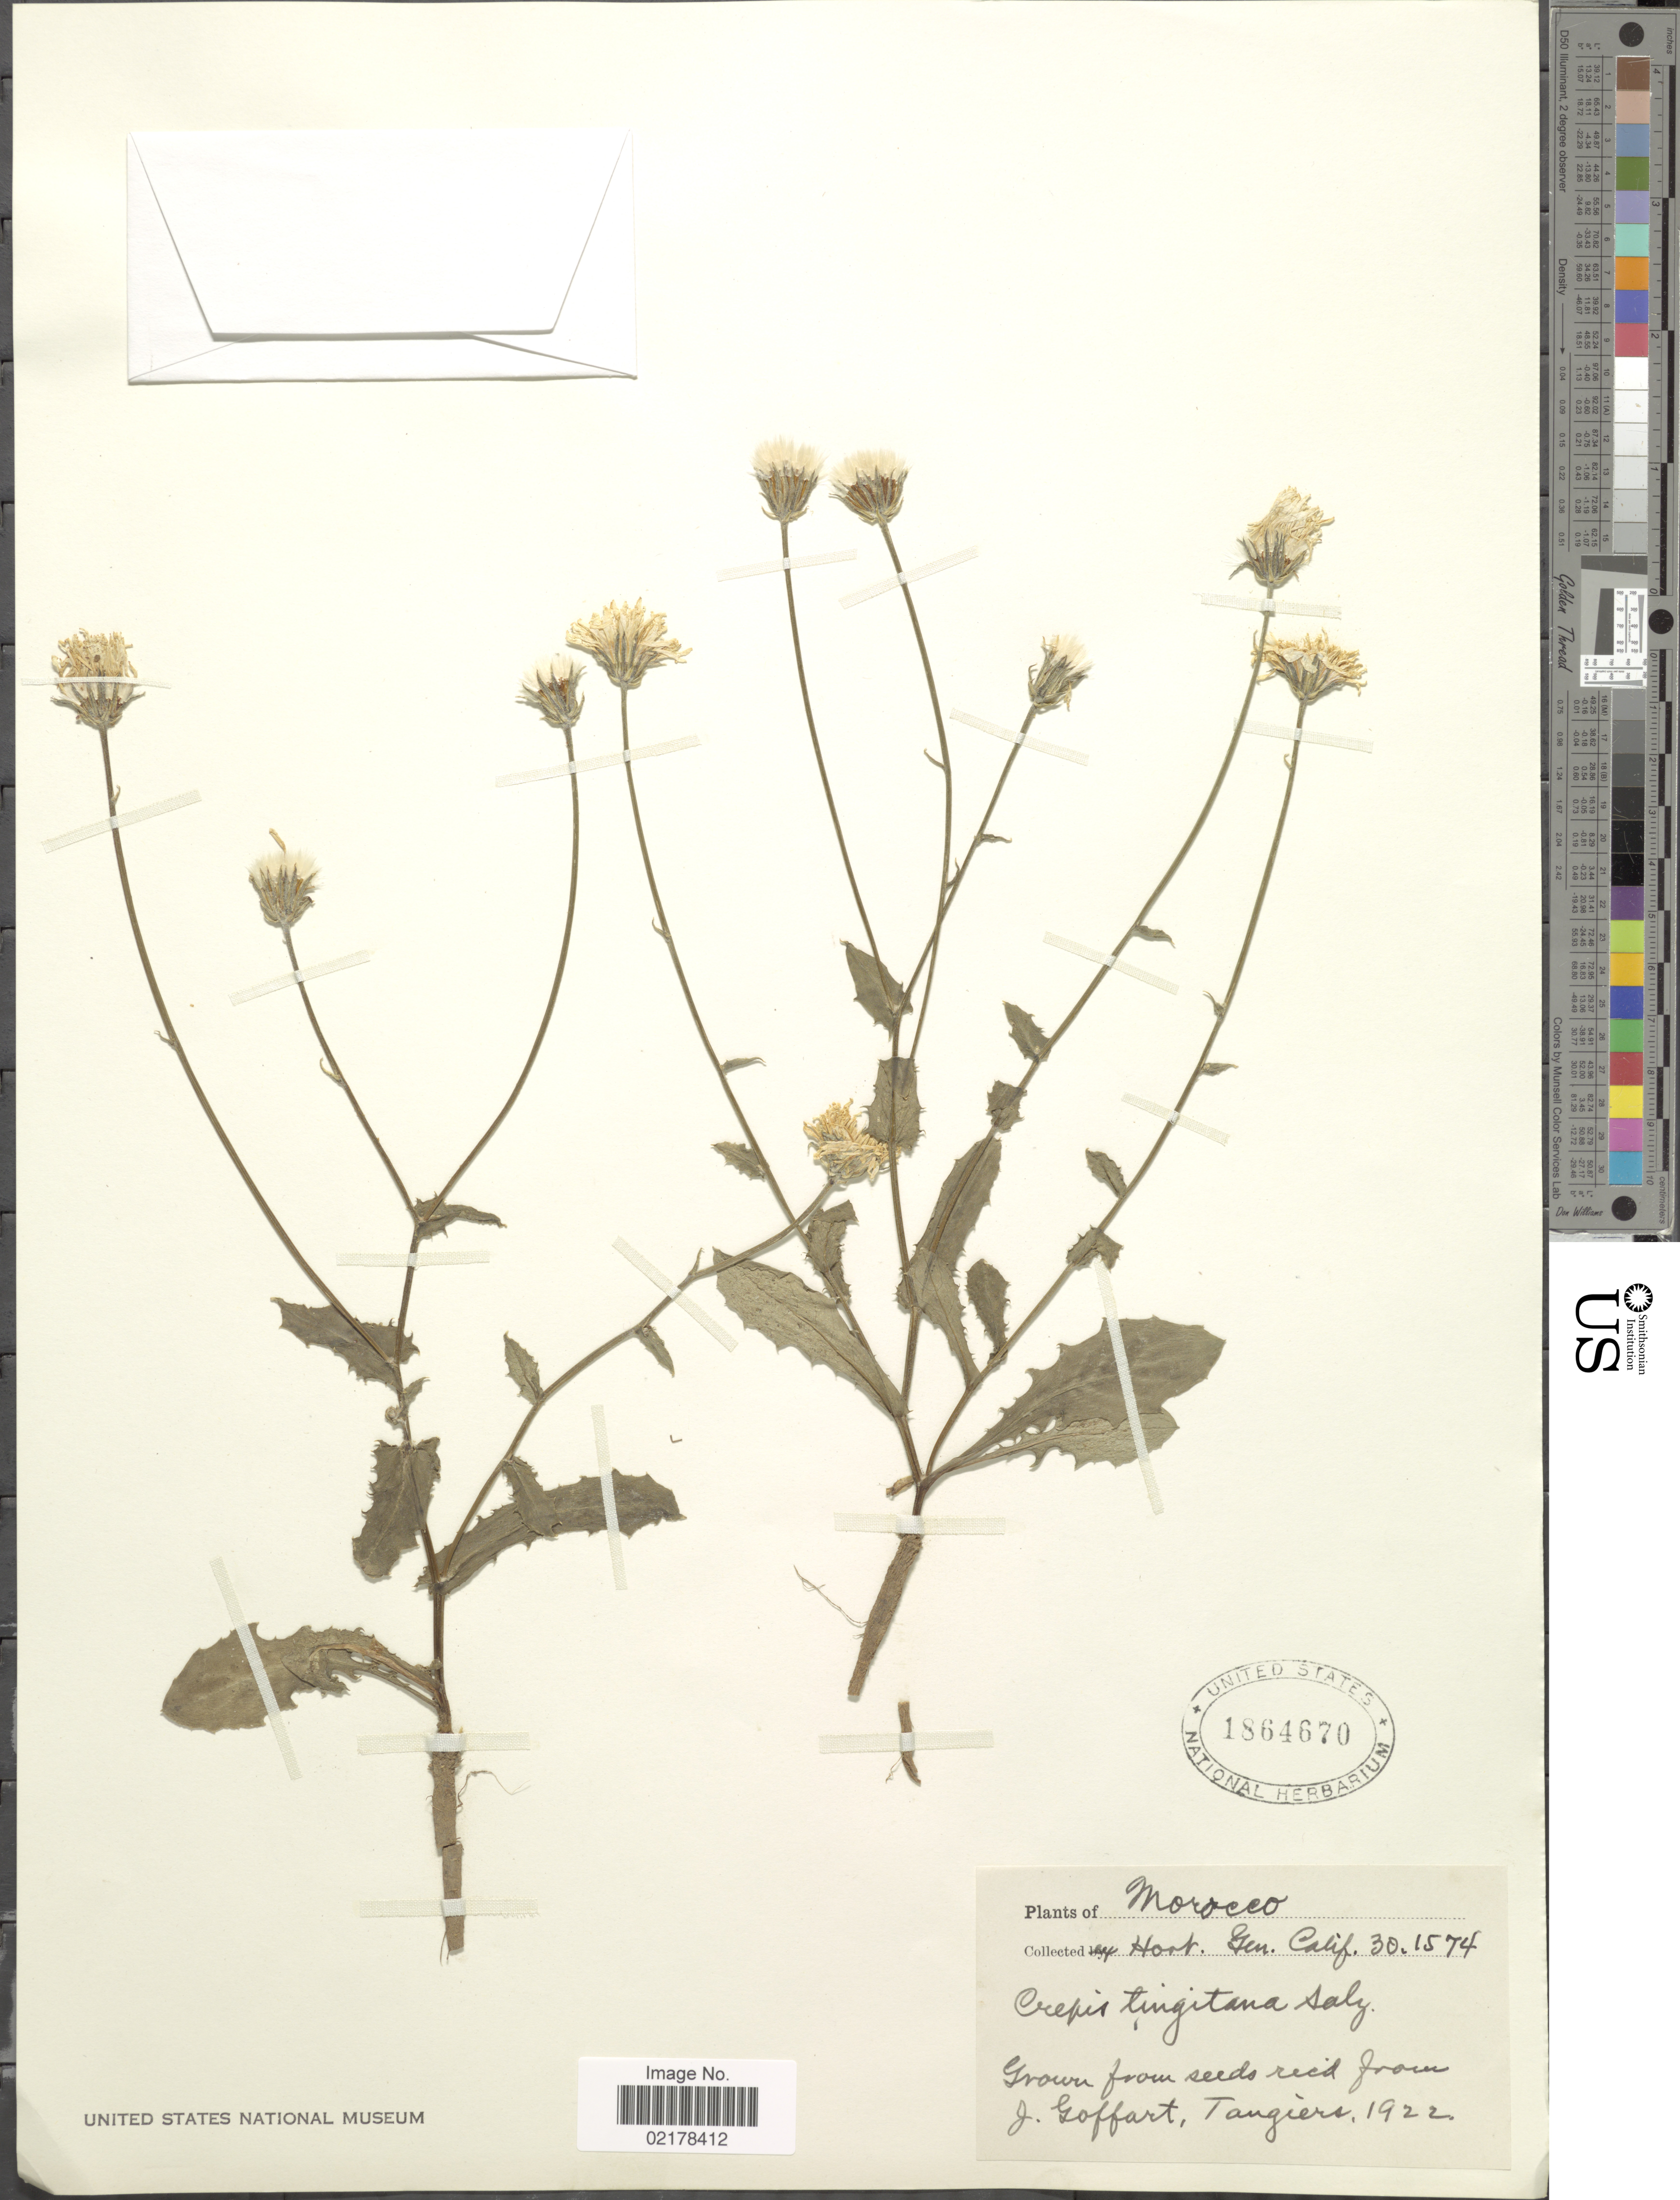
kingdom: Plantae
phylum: Tracheophyta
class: Magnoliopsida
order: Asterales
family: Asteraceae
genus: Crepis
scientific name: Crepis tingitana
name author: Ball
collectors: J. Goffart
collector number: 30.1574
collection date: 1922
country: Morocco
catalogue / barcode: US 1864670